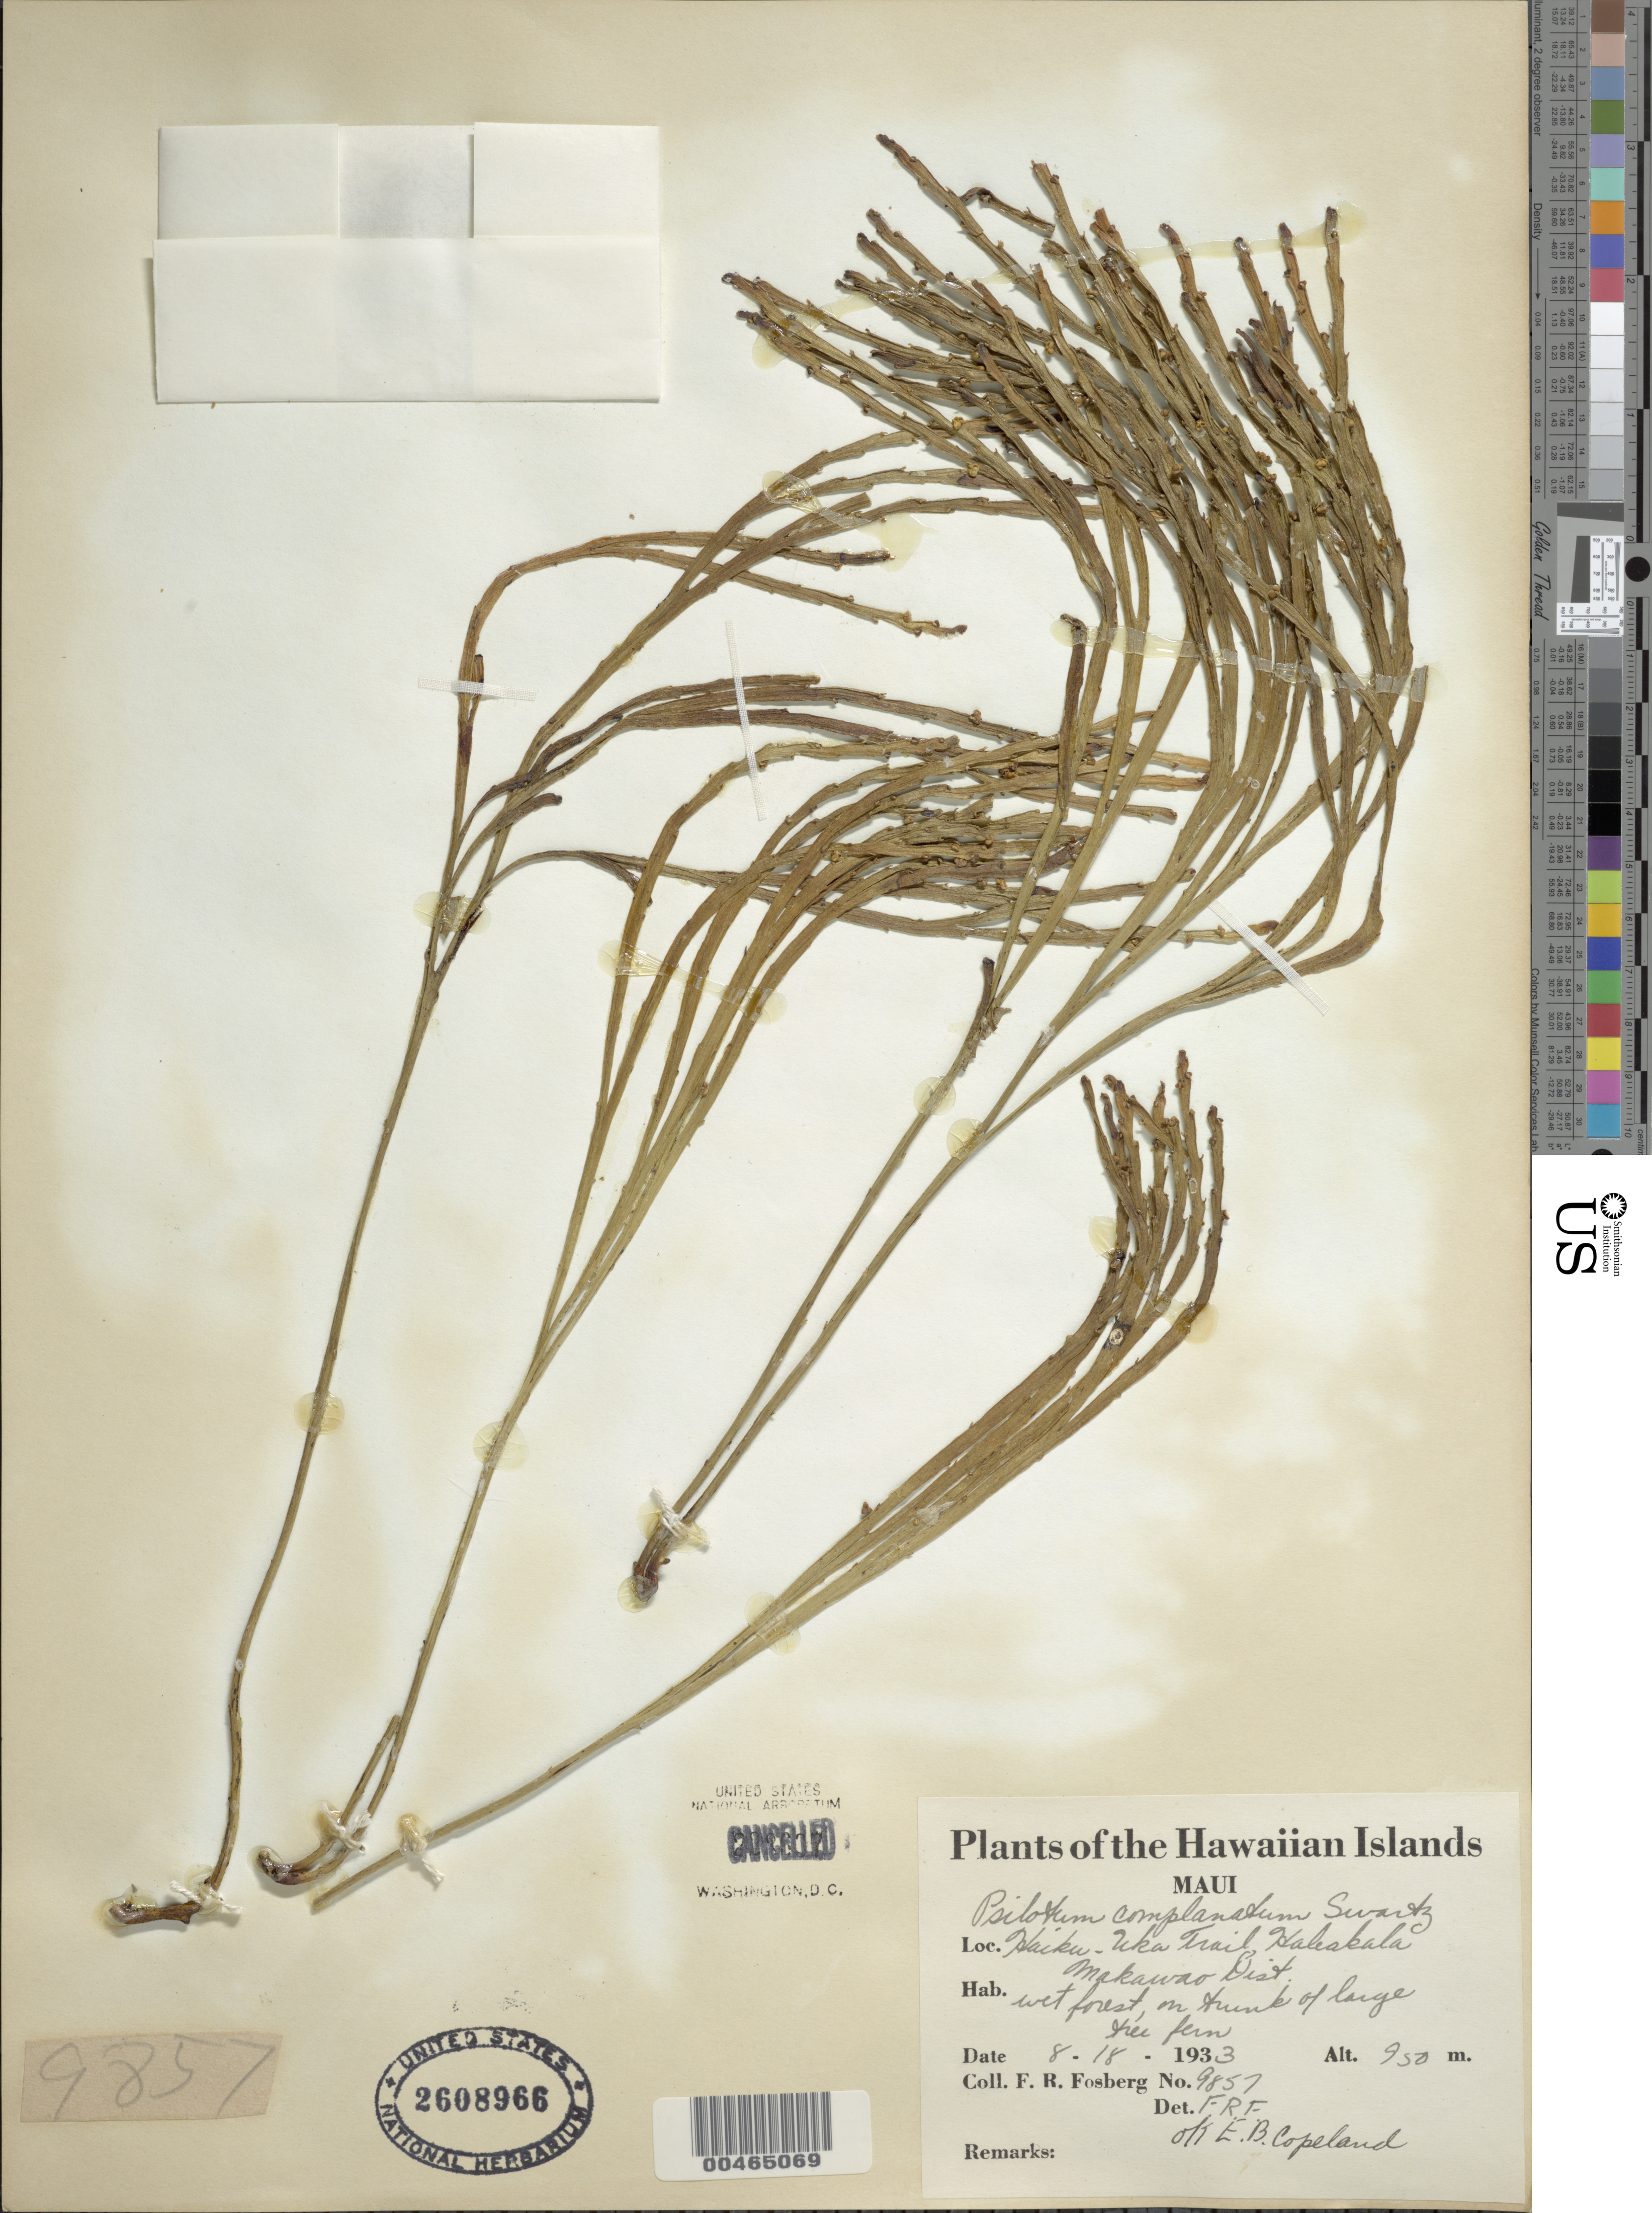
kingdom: Plantae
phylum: Tracheophyta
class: Polypodiopsida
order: Psilotales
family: Psilotaceae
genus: Psilotum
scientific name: Psilotum complanatum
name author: Sw.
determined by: Copeland, E. B.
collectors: F. R. Fosberg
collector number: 9857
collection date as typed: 18 Aug 1933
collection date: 1933-08-18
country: United States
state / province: Hawaii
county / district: Maui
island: Maui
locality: Haiku-Uka Trail, Haleakala, Makawao District, Maui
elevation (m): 950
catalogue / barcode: US 2608966